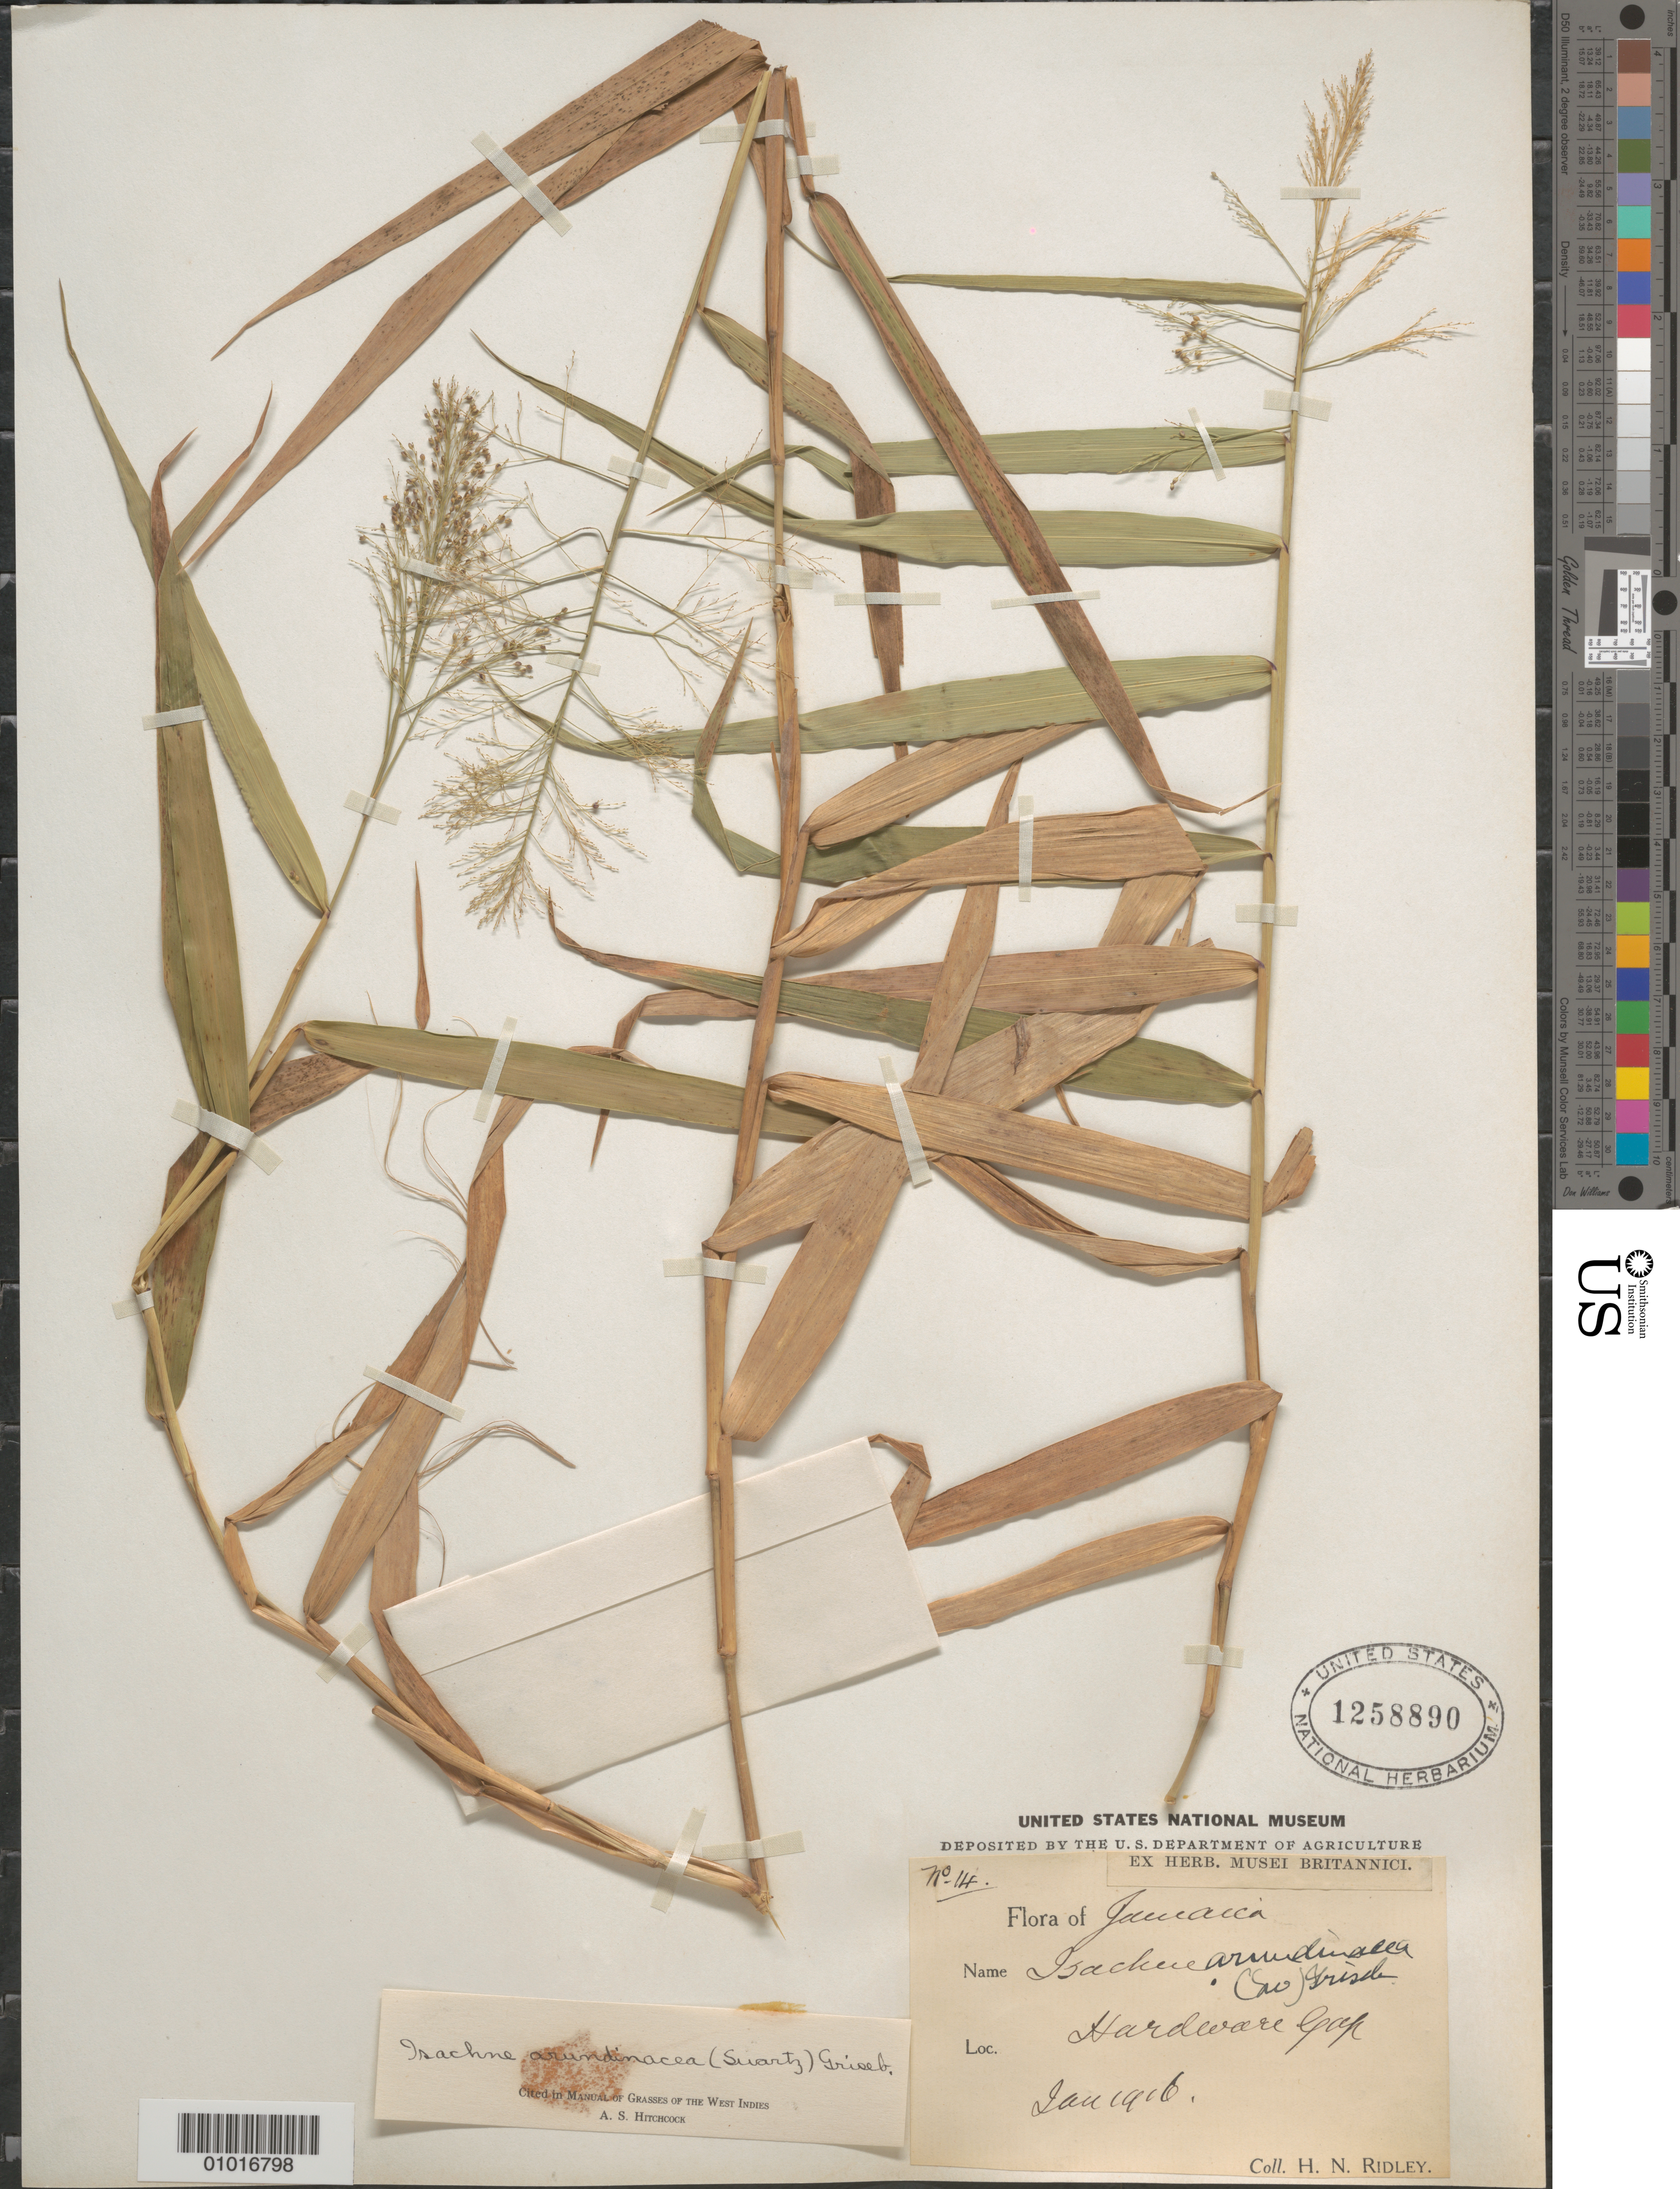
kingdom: Plantae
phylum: Tracheophyta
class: Liliopsida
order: Poales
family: Poaceae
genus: Isachne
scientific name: Isachne arundinacea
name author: (Sw.) Griseb.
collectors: H. N. Ridley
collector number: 14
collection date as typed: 01 Jan 1916 to 31 Jan 1916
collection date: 1916-01-01/1916-01-31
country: Jamaica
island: Jamaica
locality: Hardware epoch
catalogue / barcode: US 1258890